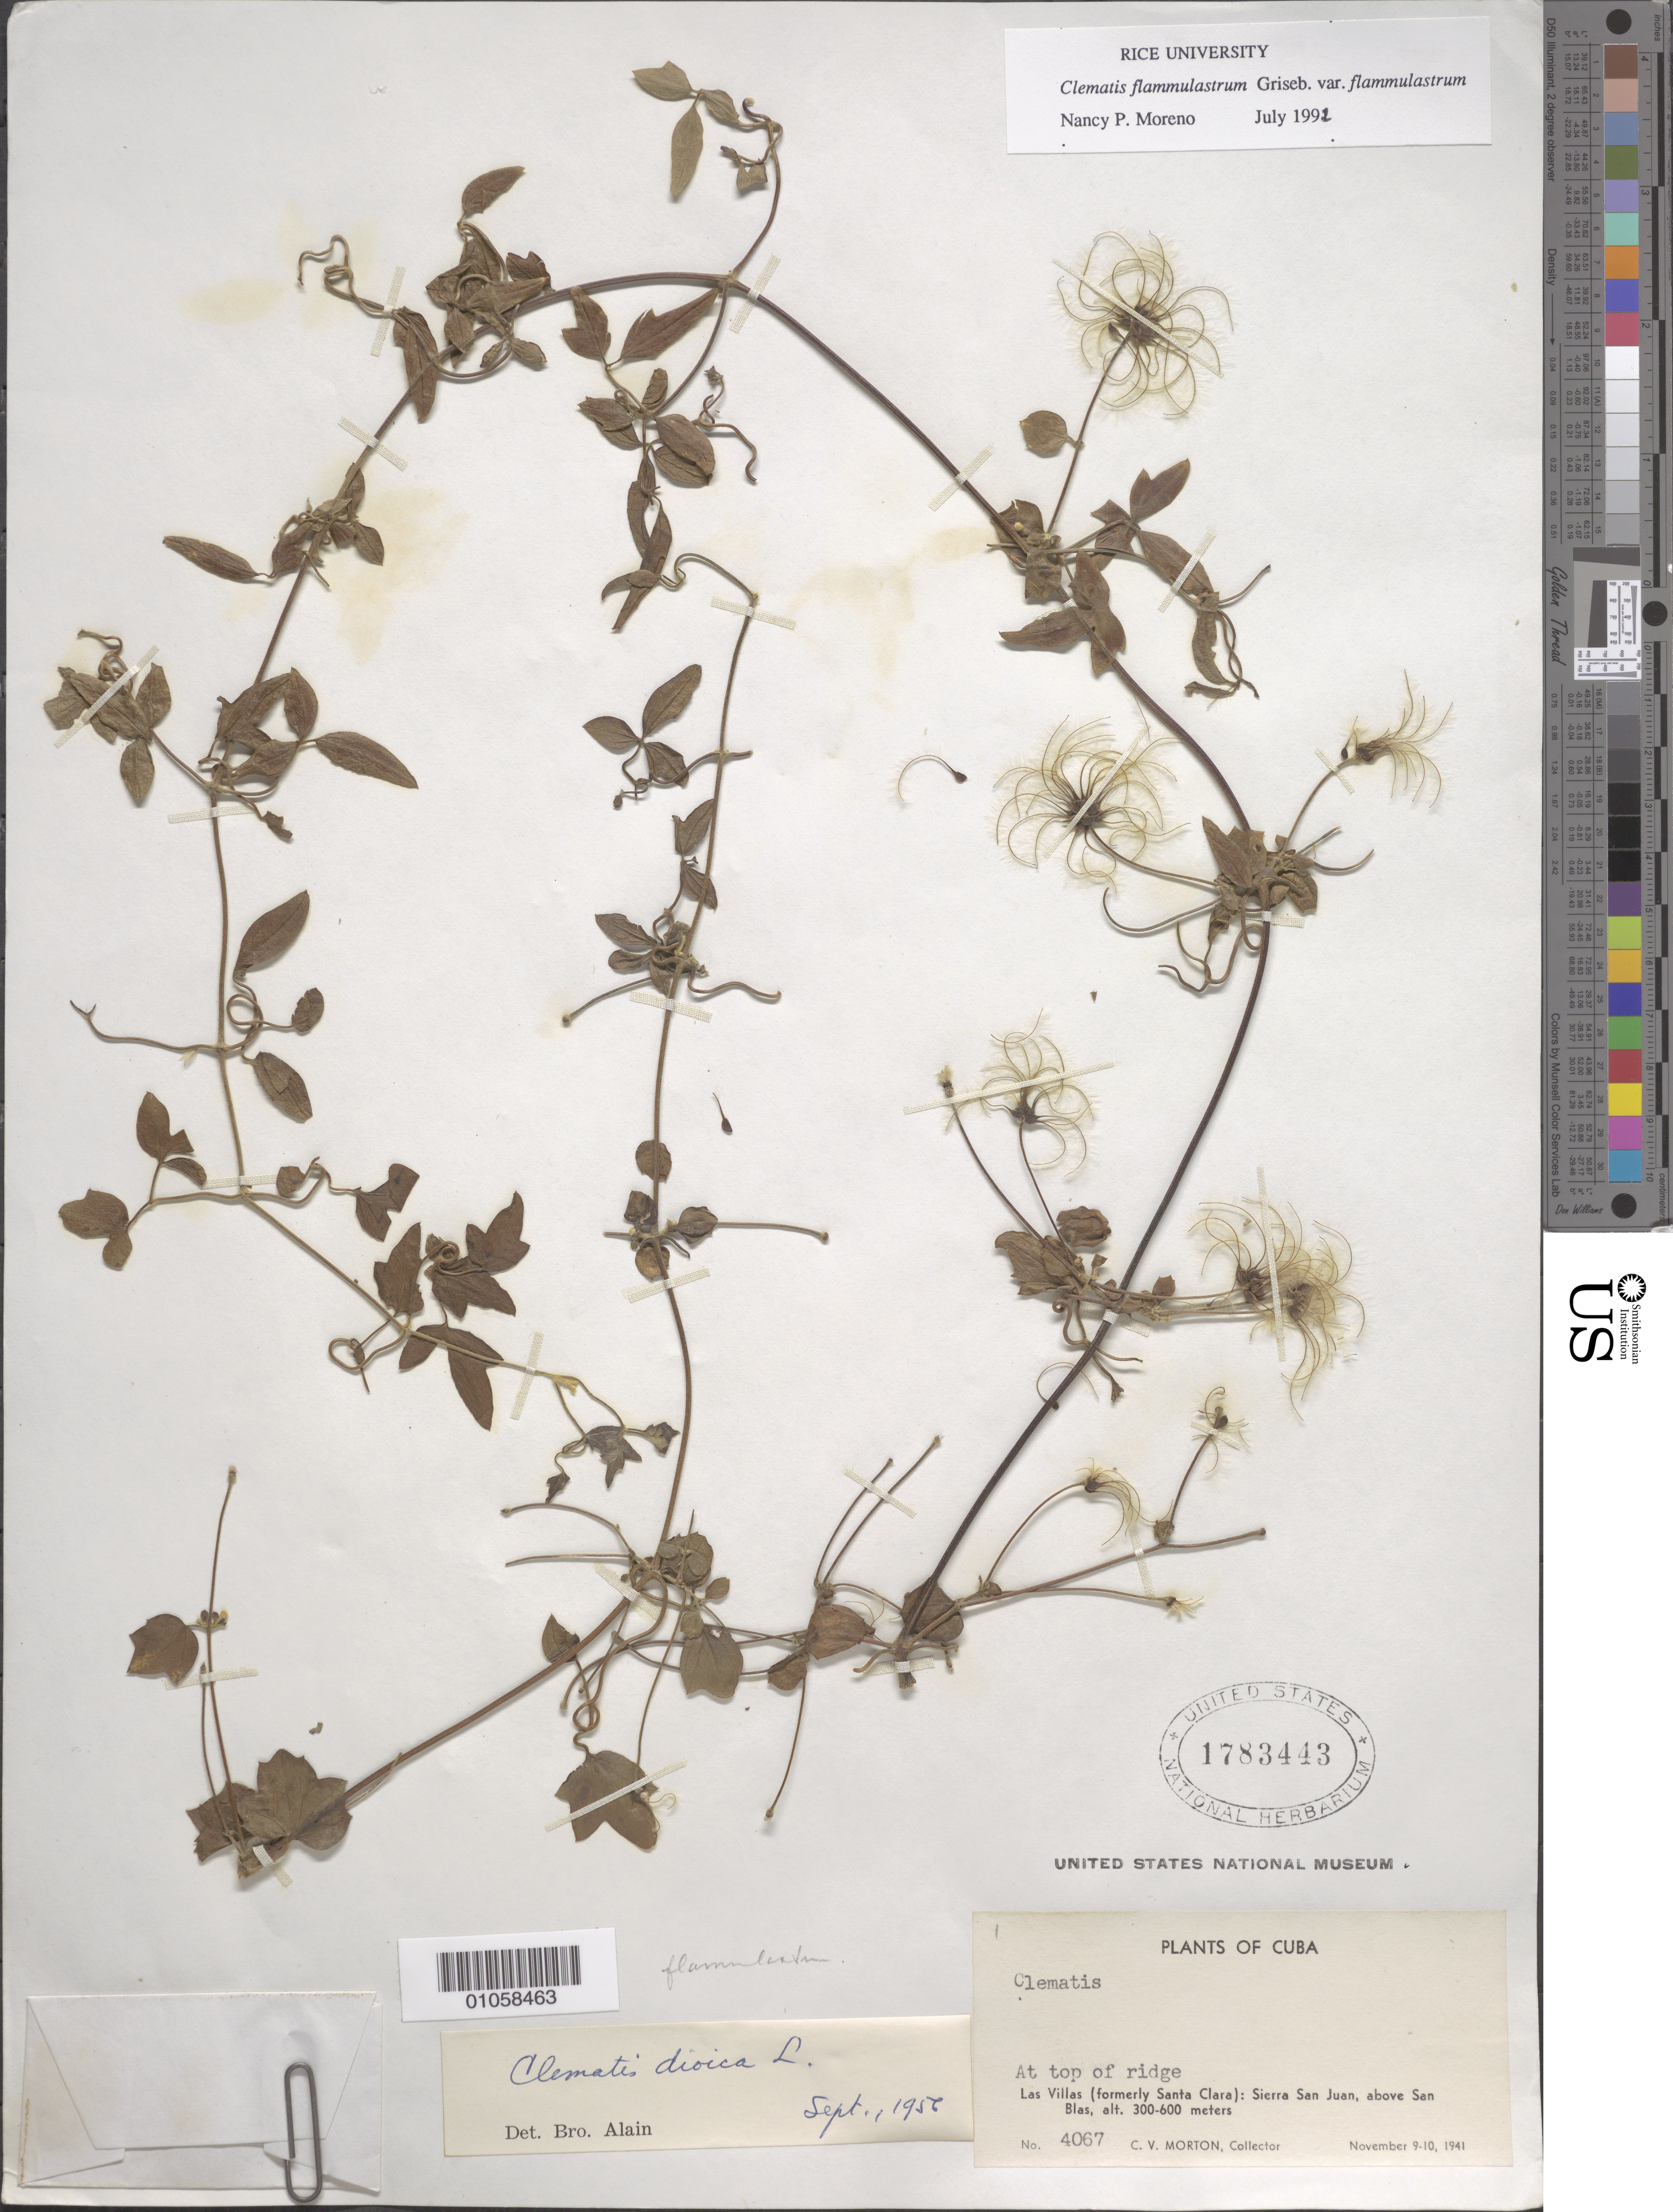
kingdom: Plantae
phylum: Tracheophyta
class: Magnoliopsida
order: Ranunculales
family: Ranunculaceae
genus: Clematis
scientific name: Clematis flammulastrum var. flammulastrum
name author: Griseb.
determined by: Moreno, N. P.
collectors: C. V. Morton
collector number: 4067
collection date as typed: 09 Nov 1941 to 10 Nov 1941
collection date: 1941-11-09/1941-11-10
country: Cuba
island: Cuba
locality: Sierra San Juan above San Blas, Las Villas (formerly Santa Clara)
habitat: At top of ridge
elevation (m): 300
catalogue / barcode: US 1783443